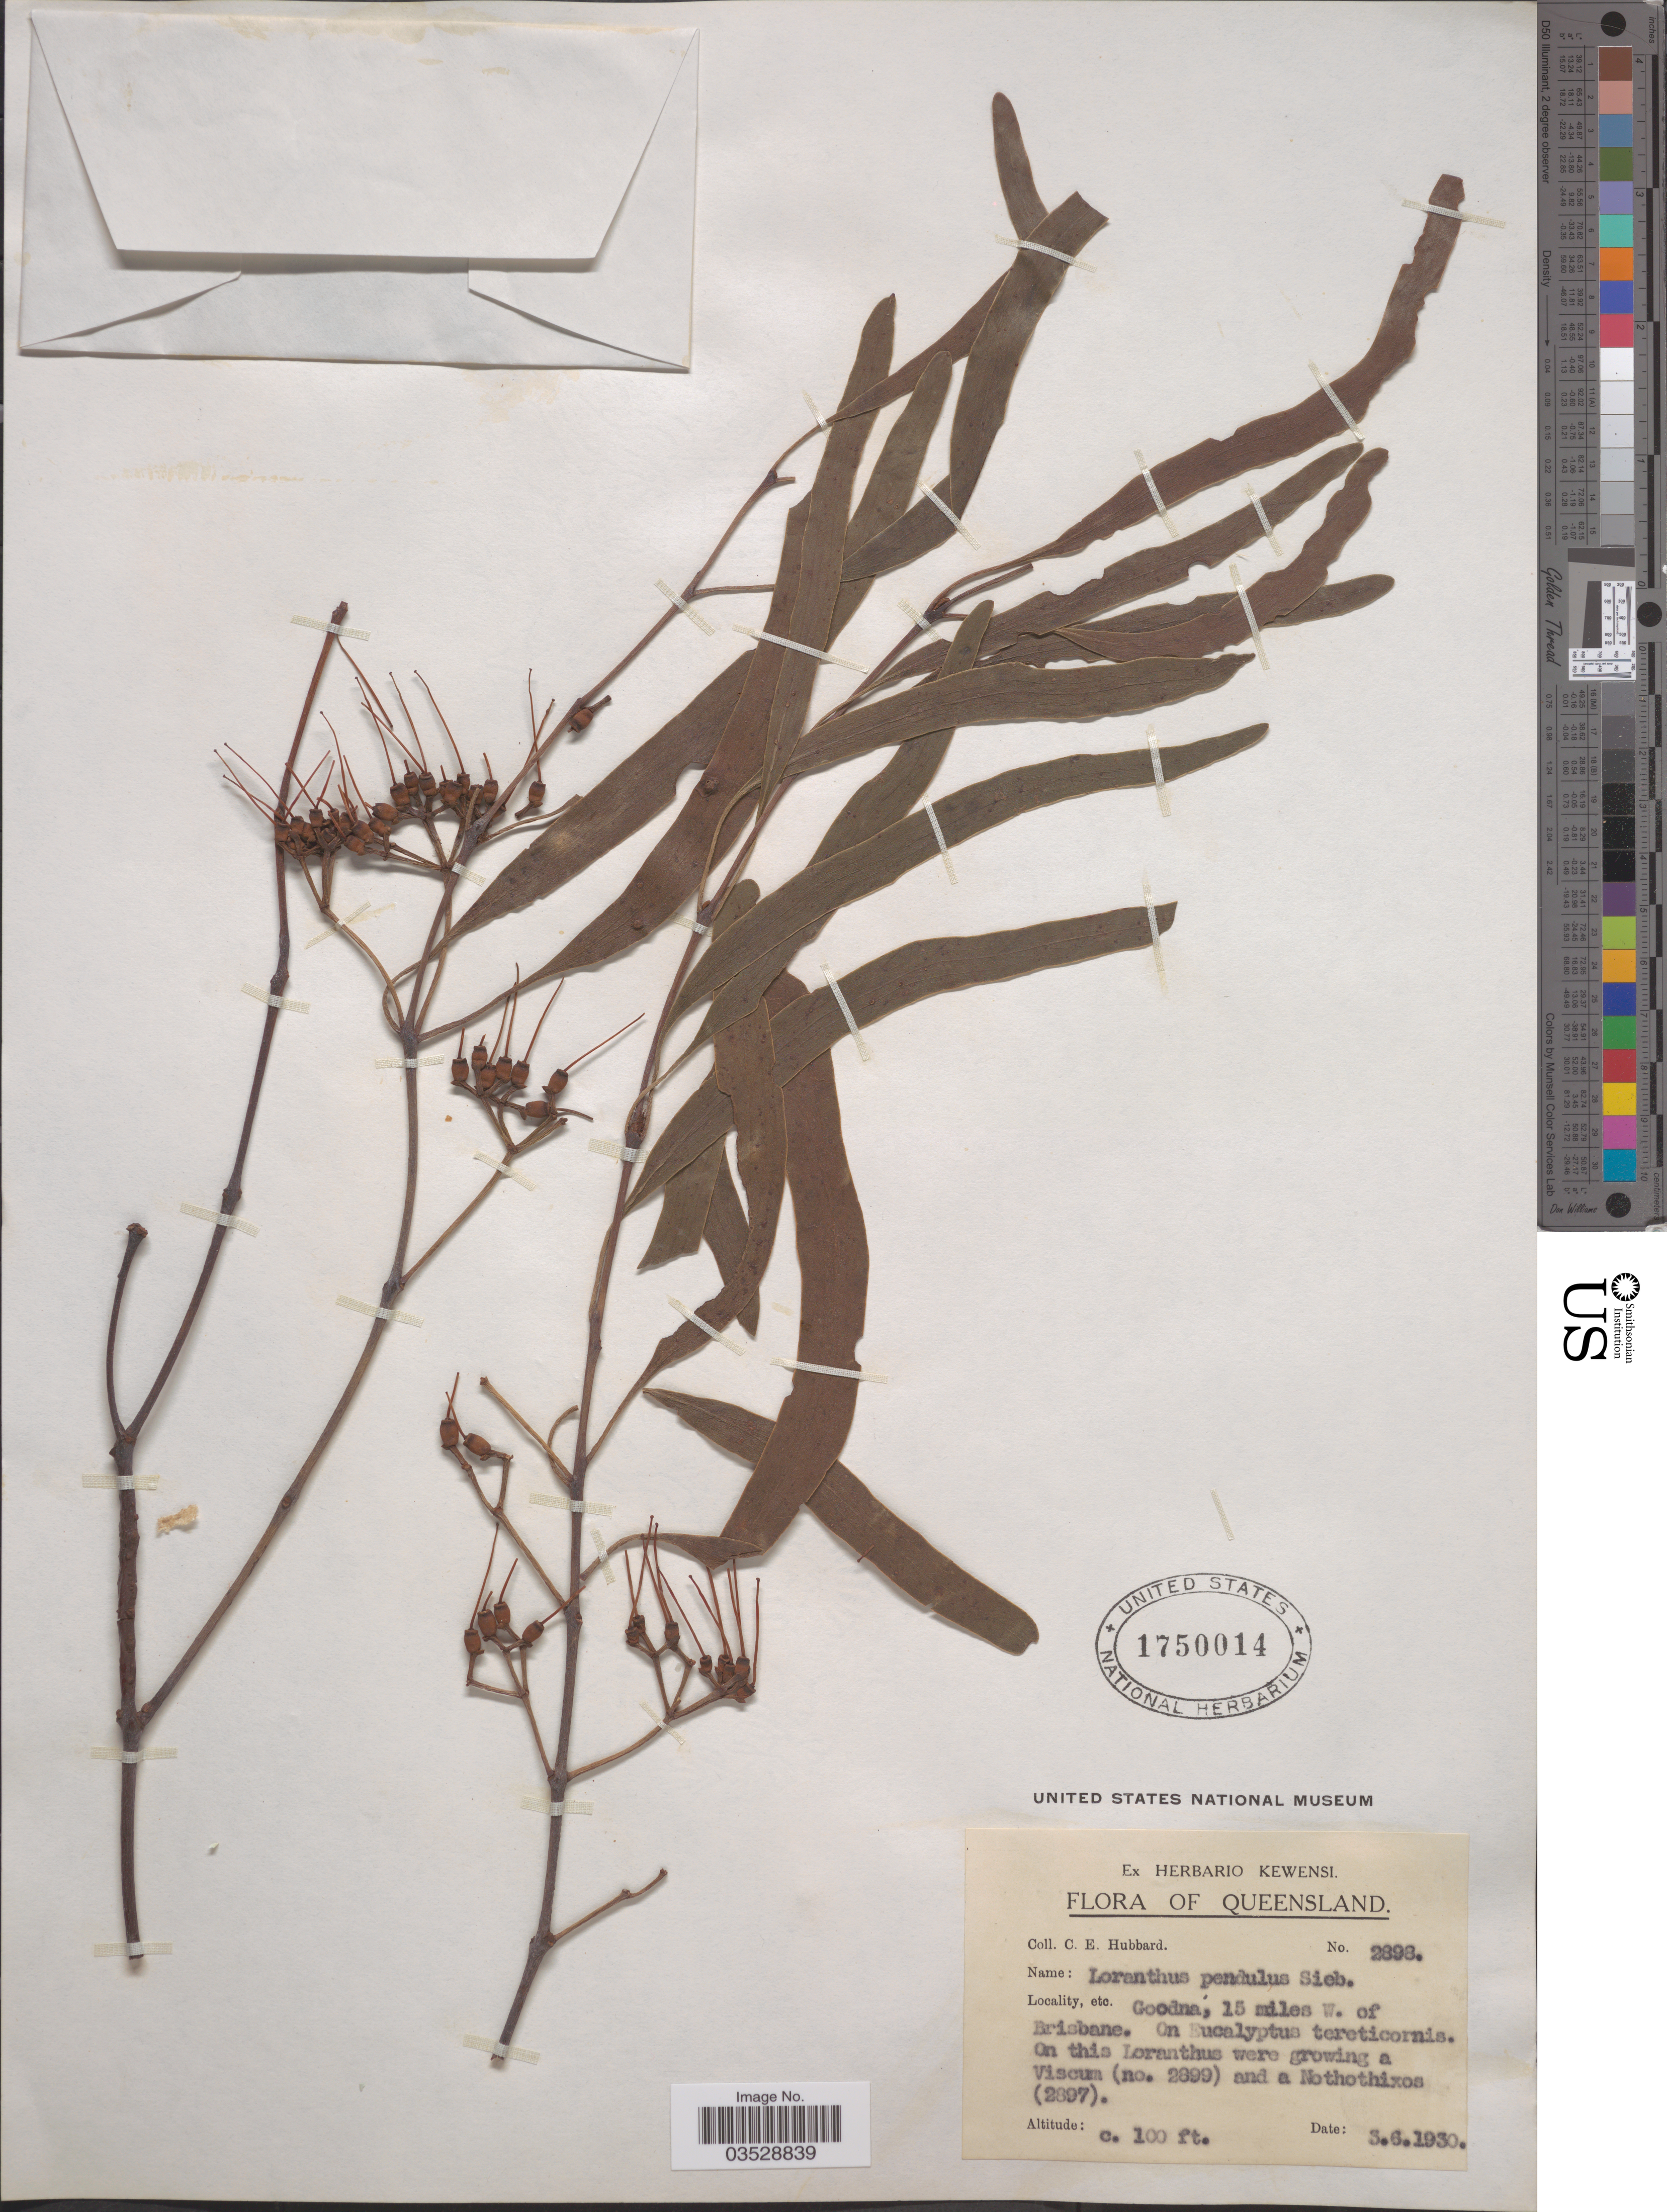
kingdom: Plantae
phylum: Tracheophyta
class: Magnoliopsida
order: Santalales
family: Loranthaceae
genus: Amyema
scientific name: Amyema sp.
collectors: C. E. Hubbard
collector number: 2898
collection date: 1930-06-03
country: Australia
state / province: Queensland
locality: Goodna, 15 miles W. of Brisbane.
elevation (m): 30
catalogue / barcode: US 1750014